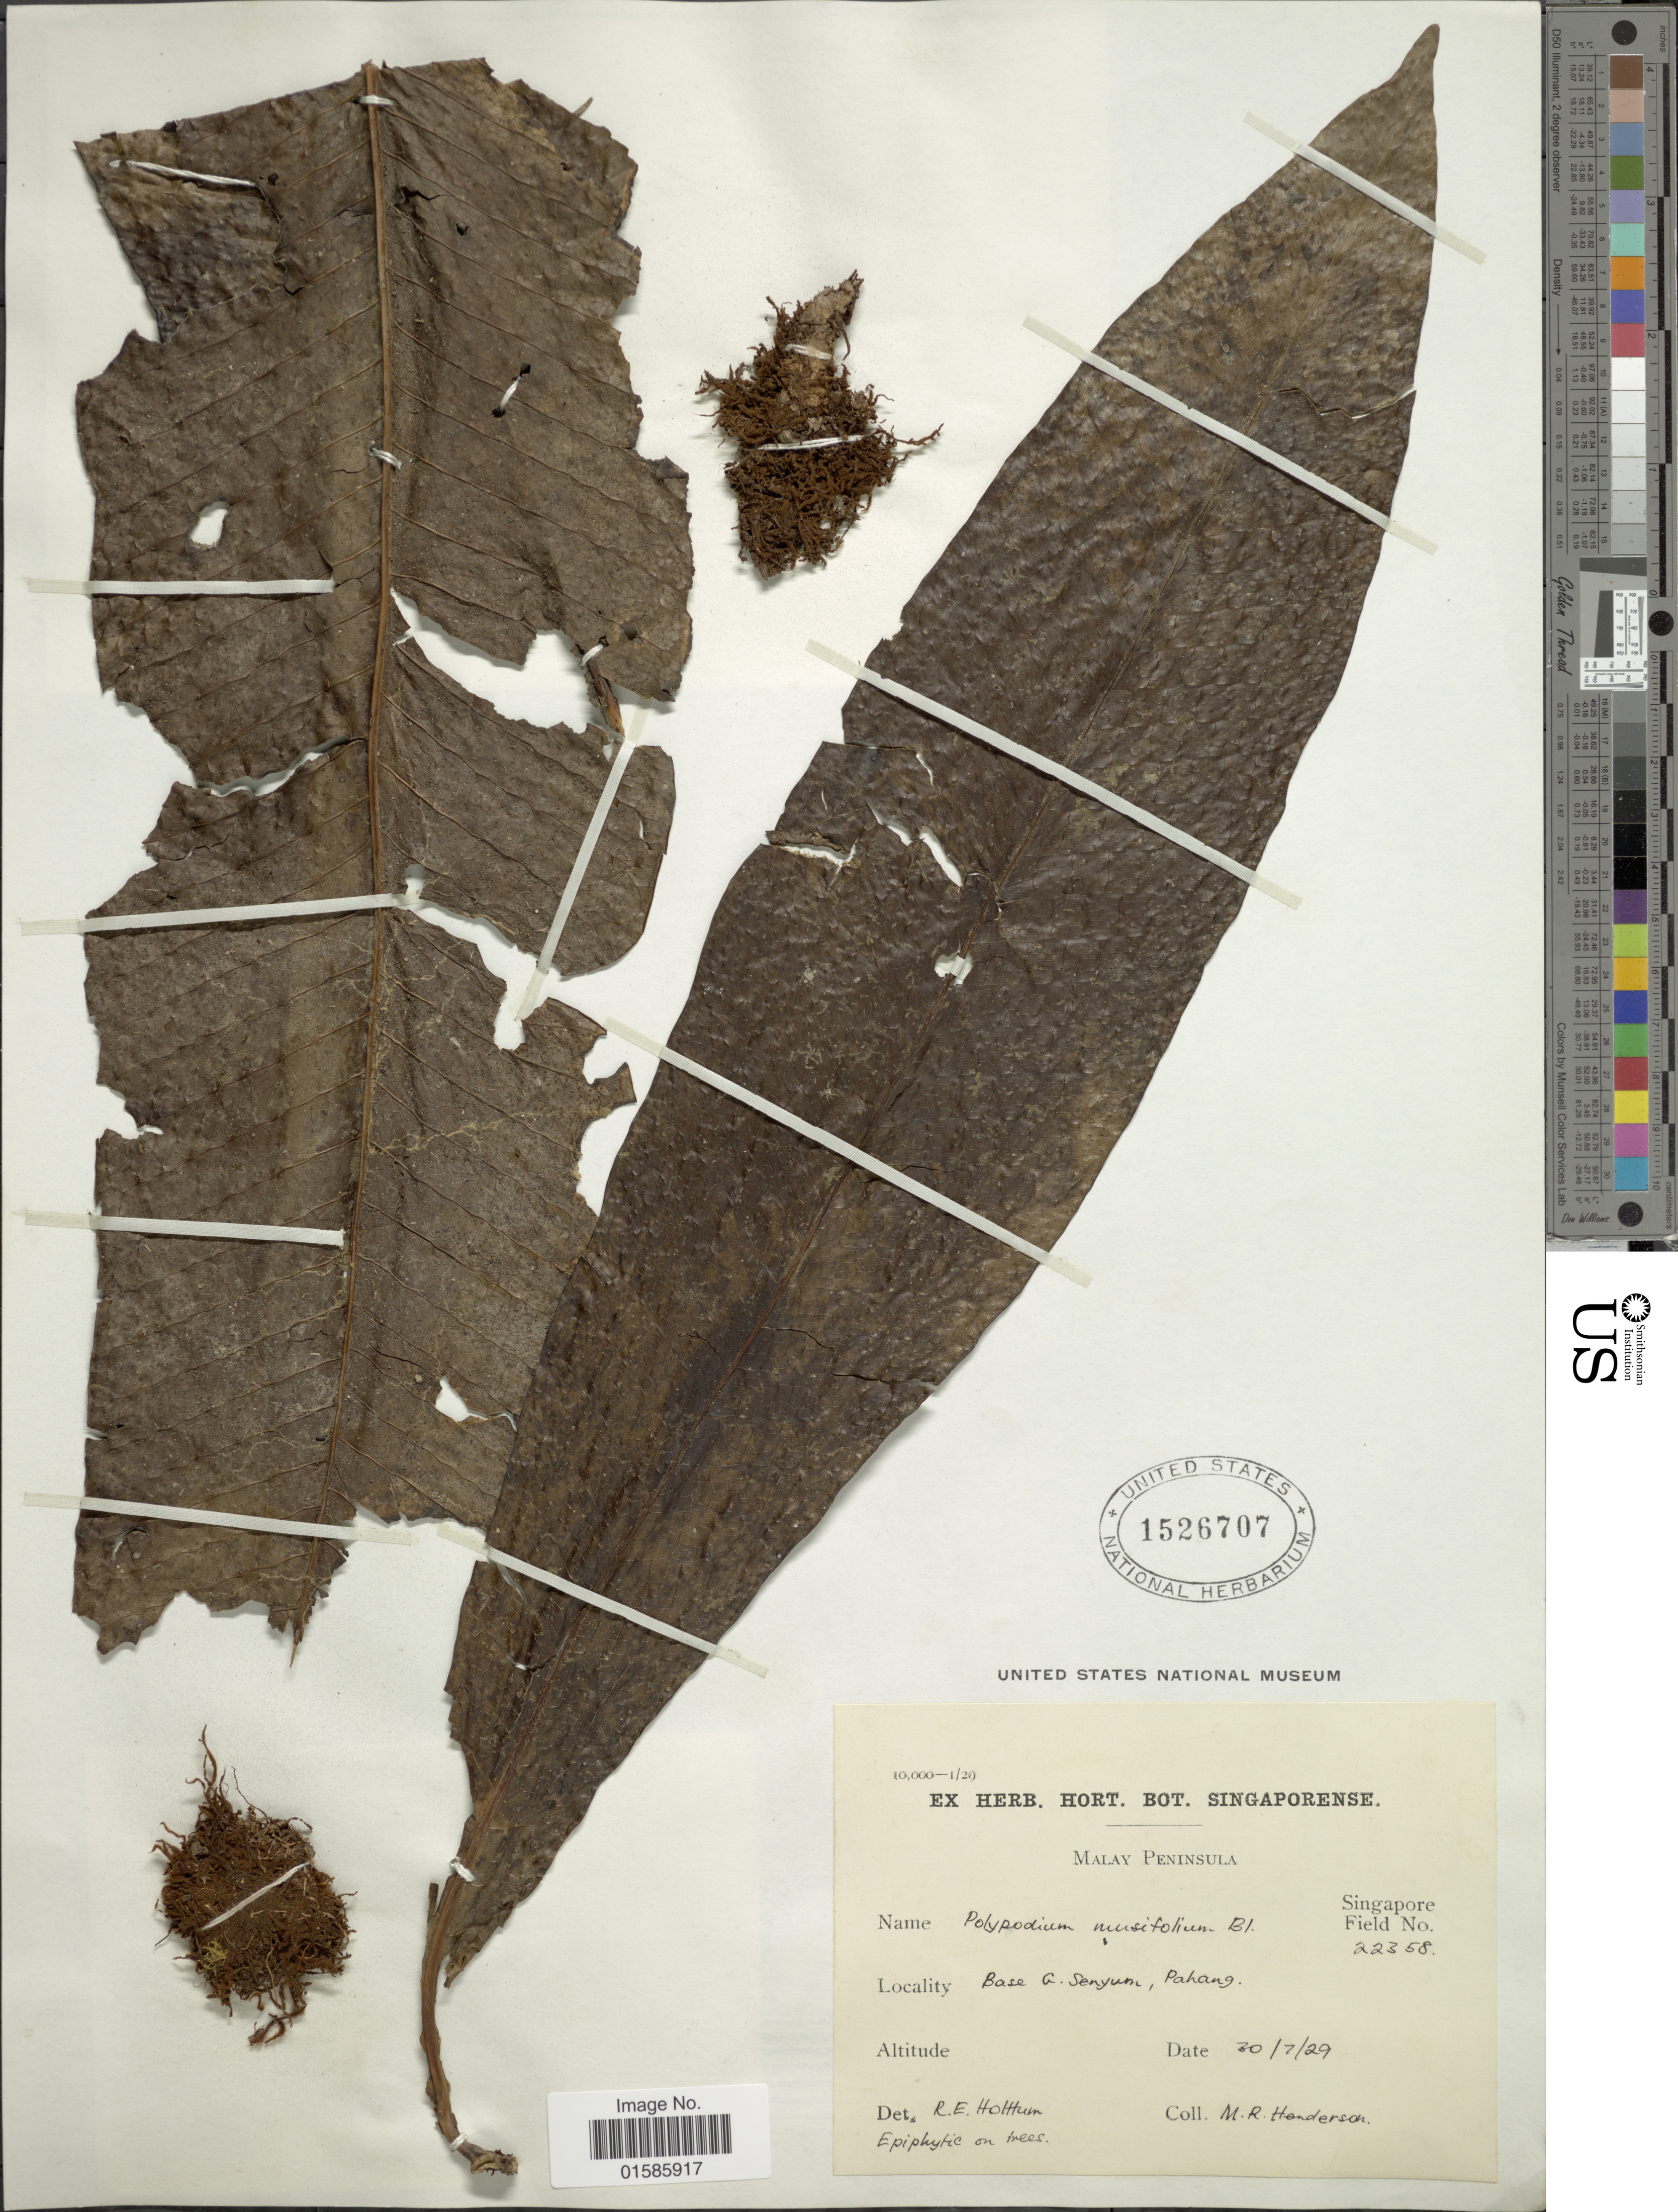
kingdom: Plantae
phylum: Tracheophyta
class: Polypodiopsida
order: Polypodiales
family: Polypodiaceae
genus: Microsorum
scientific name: Microsorum musifolium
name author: (Blume) Copel.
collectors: M. Henderson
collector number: Singapore Field 22358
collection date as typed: Transcribed d/m/y: 30/7/29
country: Malaysia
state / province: Pahang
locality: Malay Peninsula, Base G. Senyum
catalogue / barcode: US 1526707